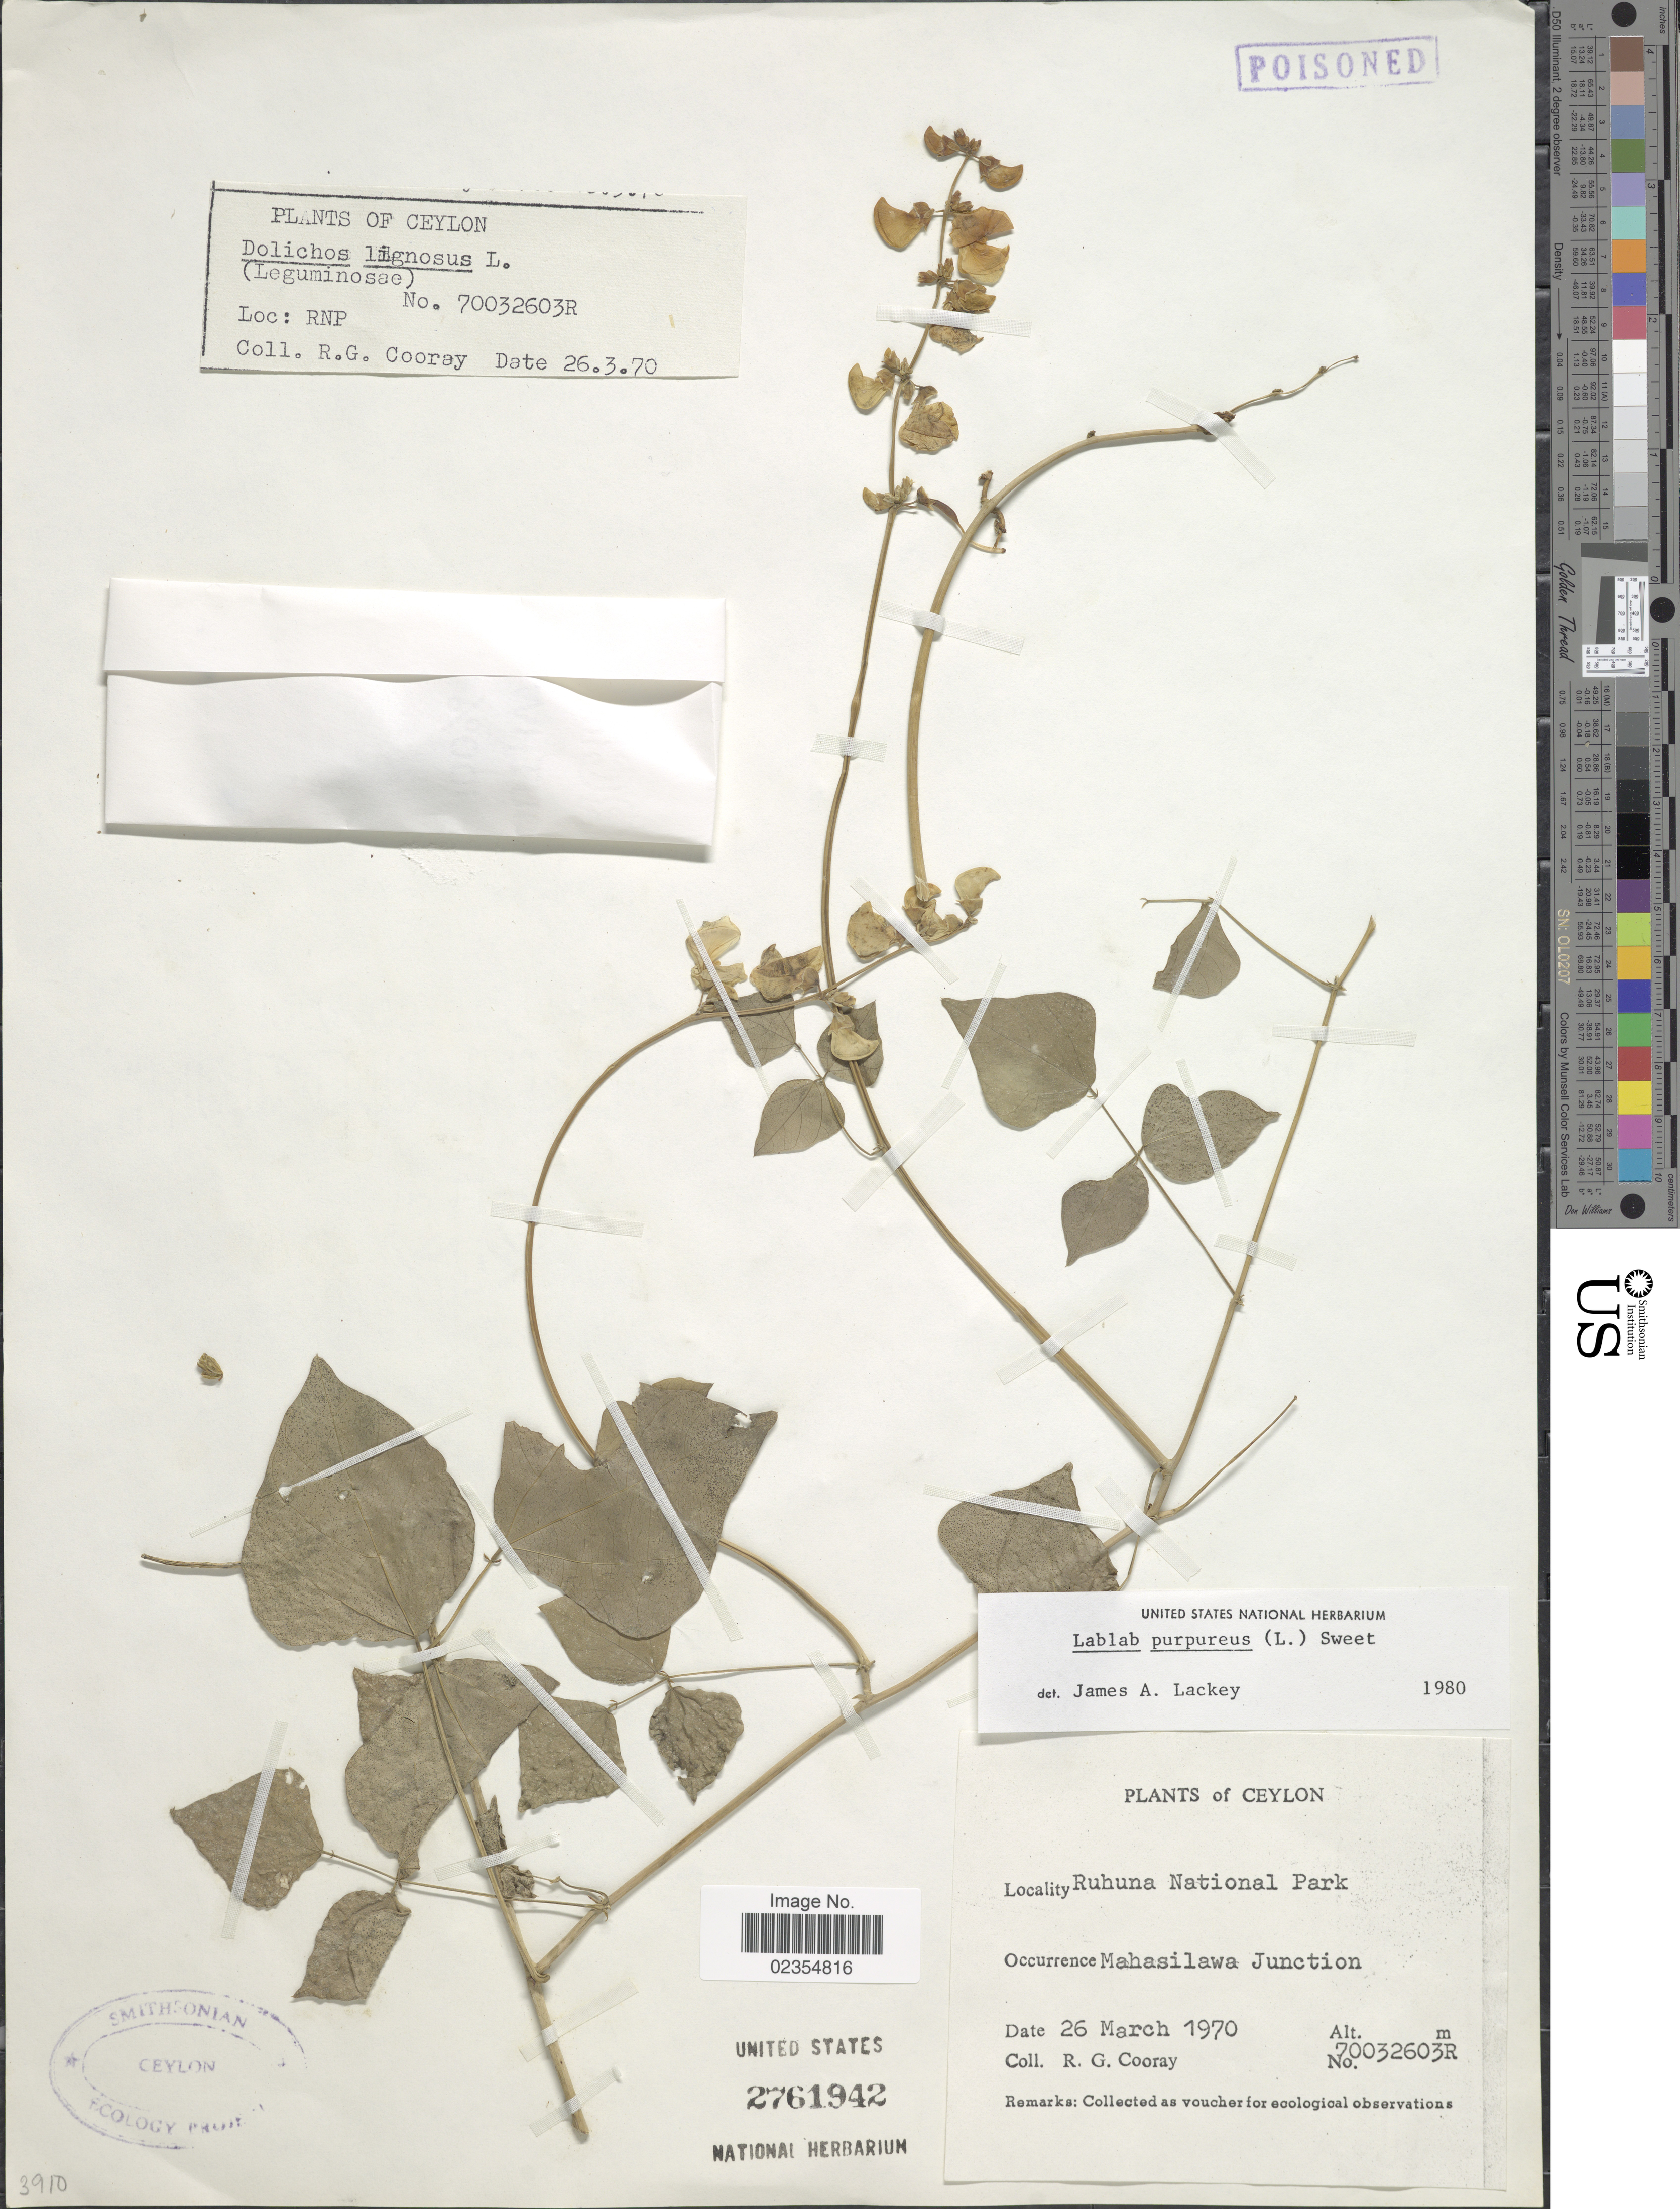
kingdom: Plantae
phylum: Tracheophyta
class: Magnoliopsida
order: Fabales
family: Fabaceae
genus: Lablab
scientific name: Lablab purpureus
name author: (L.) Sweet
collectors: R. Cooray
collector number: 70032603R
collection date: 1970-03-26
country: Sri Lanka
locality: Ceylon, Ruhuna National Park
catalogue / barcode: US 2761942